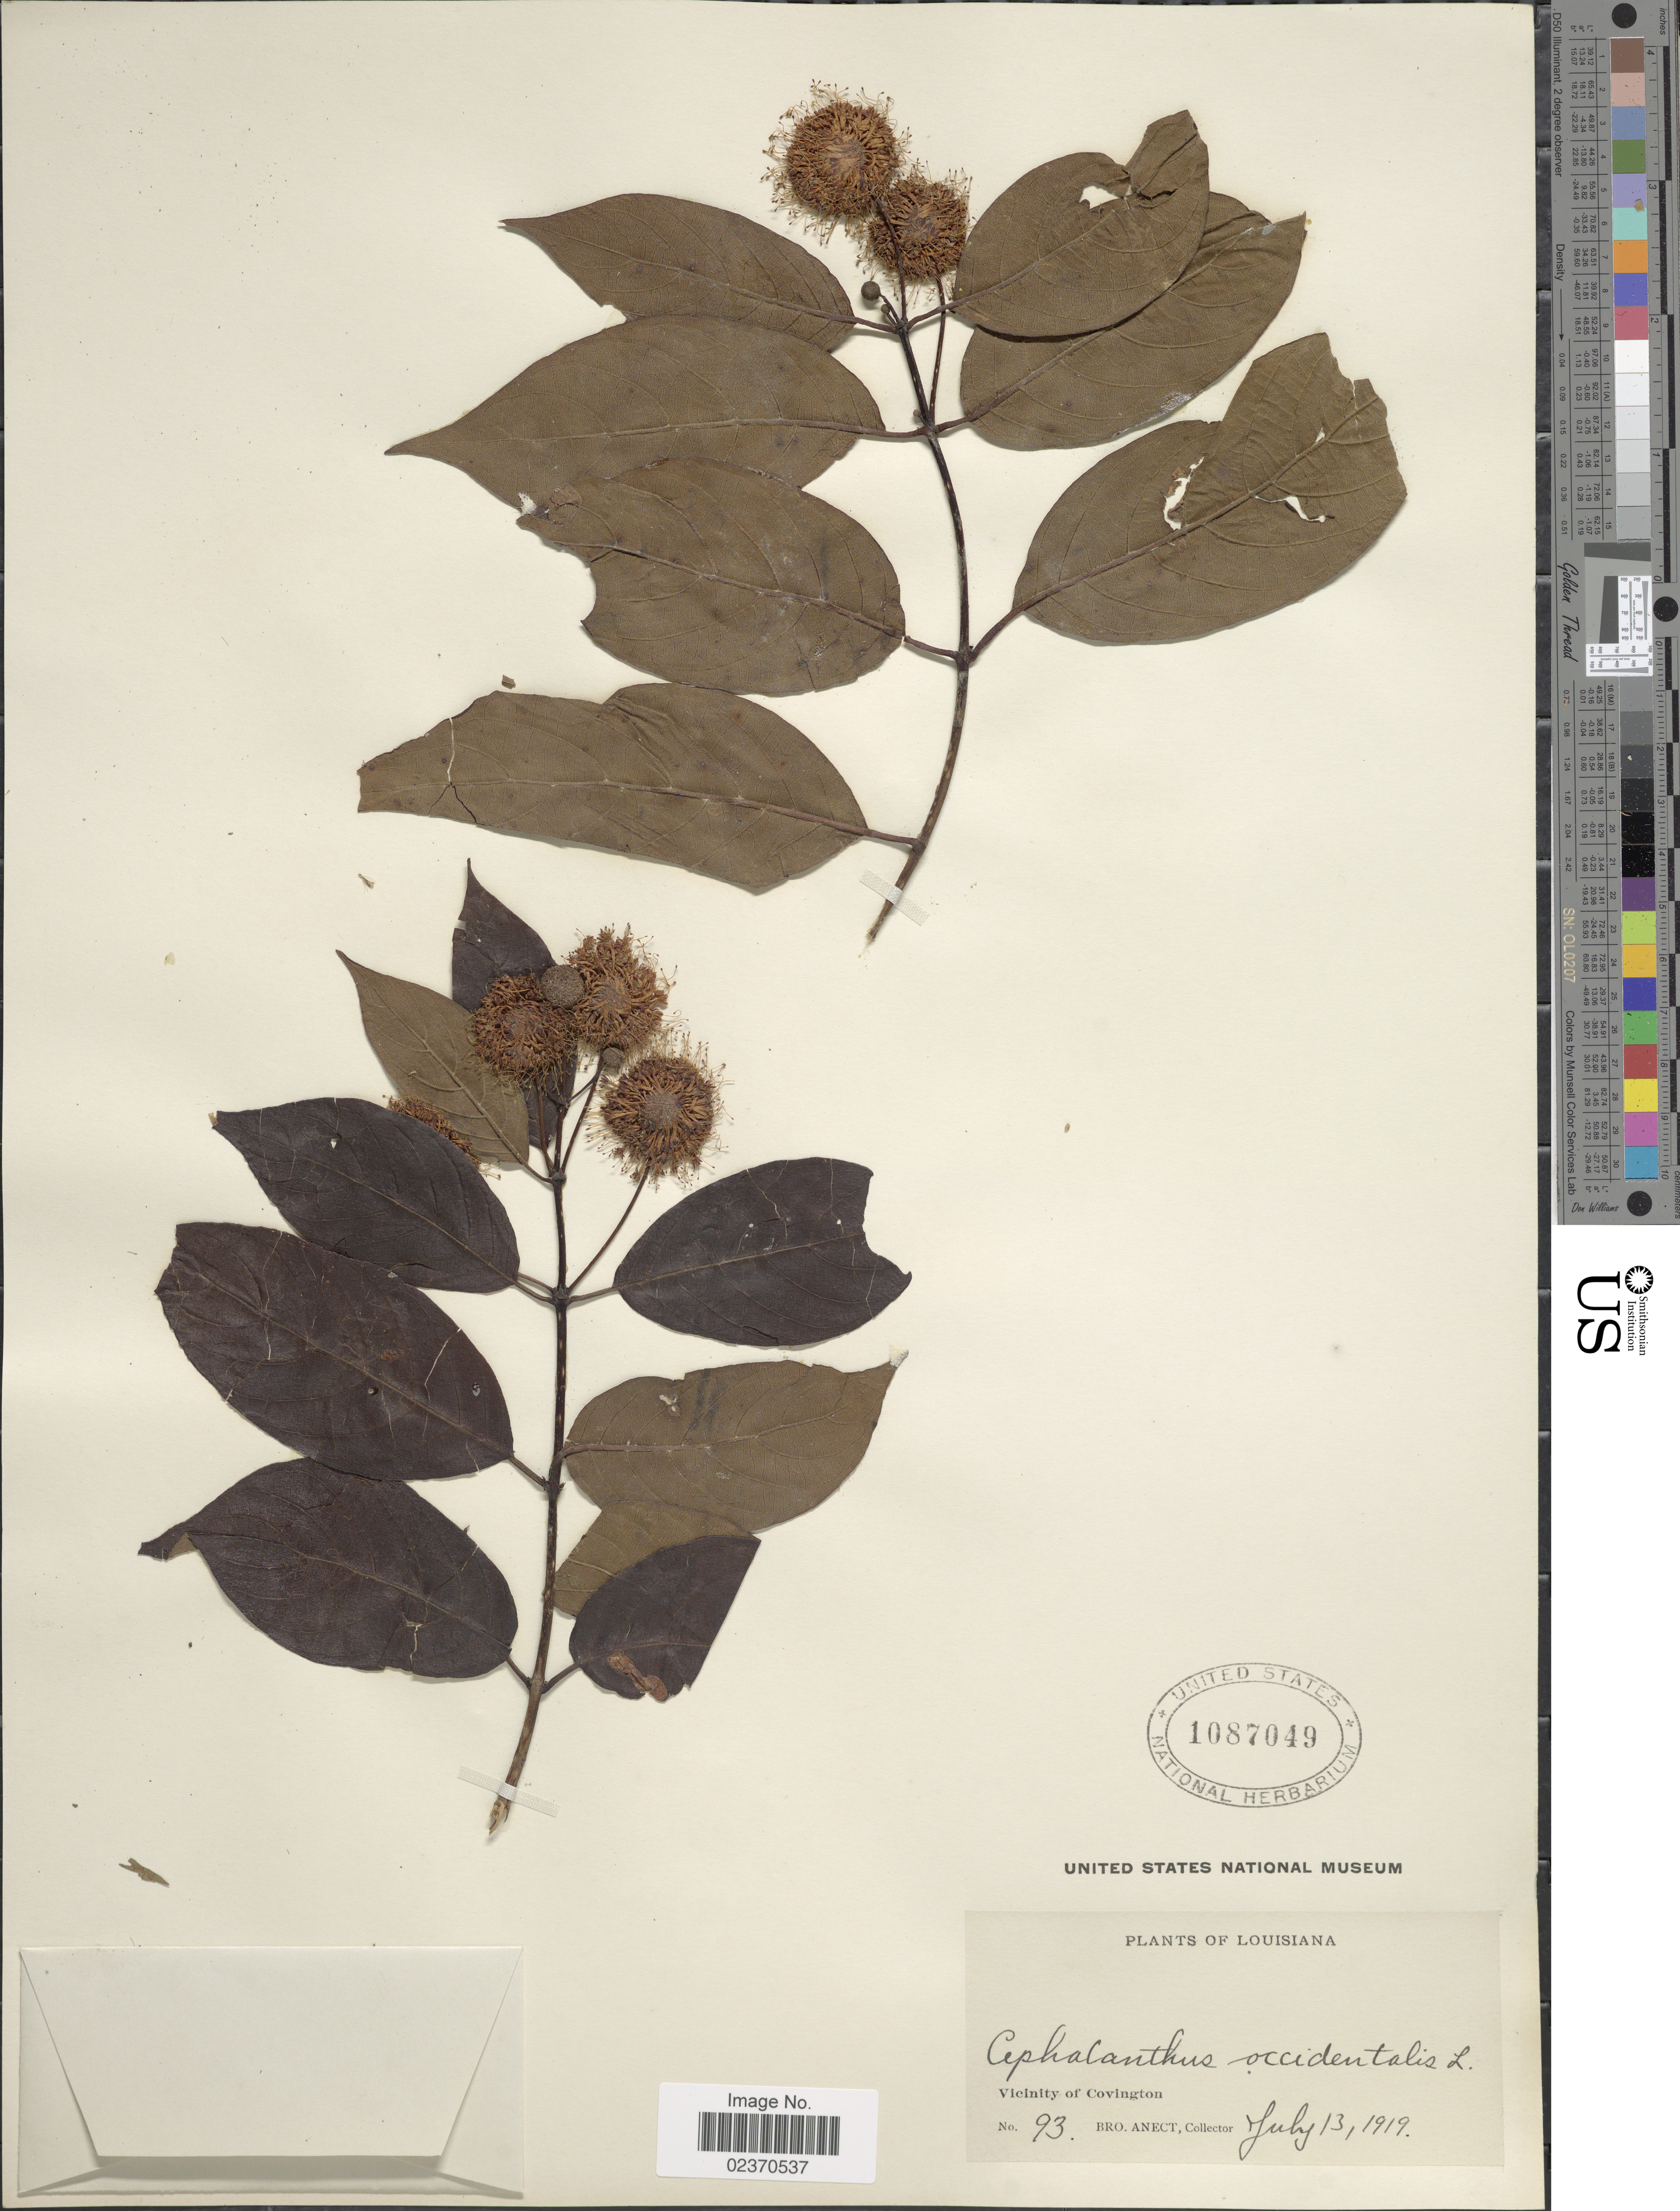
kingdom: Plantae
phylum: Tracheophyta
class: Magnoliopsida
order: Gentianales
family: Rubiaceae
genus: Cephalanthus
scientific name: Cephalanthus occidentalis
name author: L.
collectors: B. Anect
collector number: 93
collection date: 1919-07-13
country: United States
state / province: Louisiana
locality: Vicinity of Covington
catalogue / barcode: US 1087049